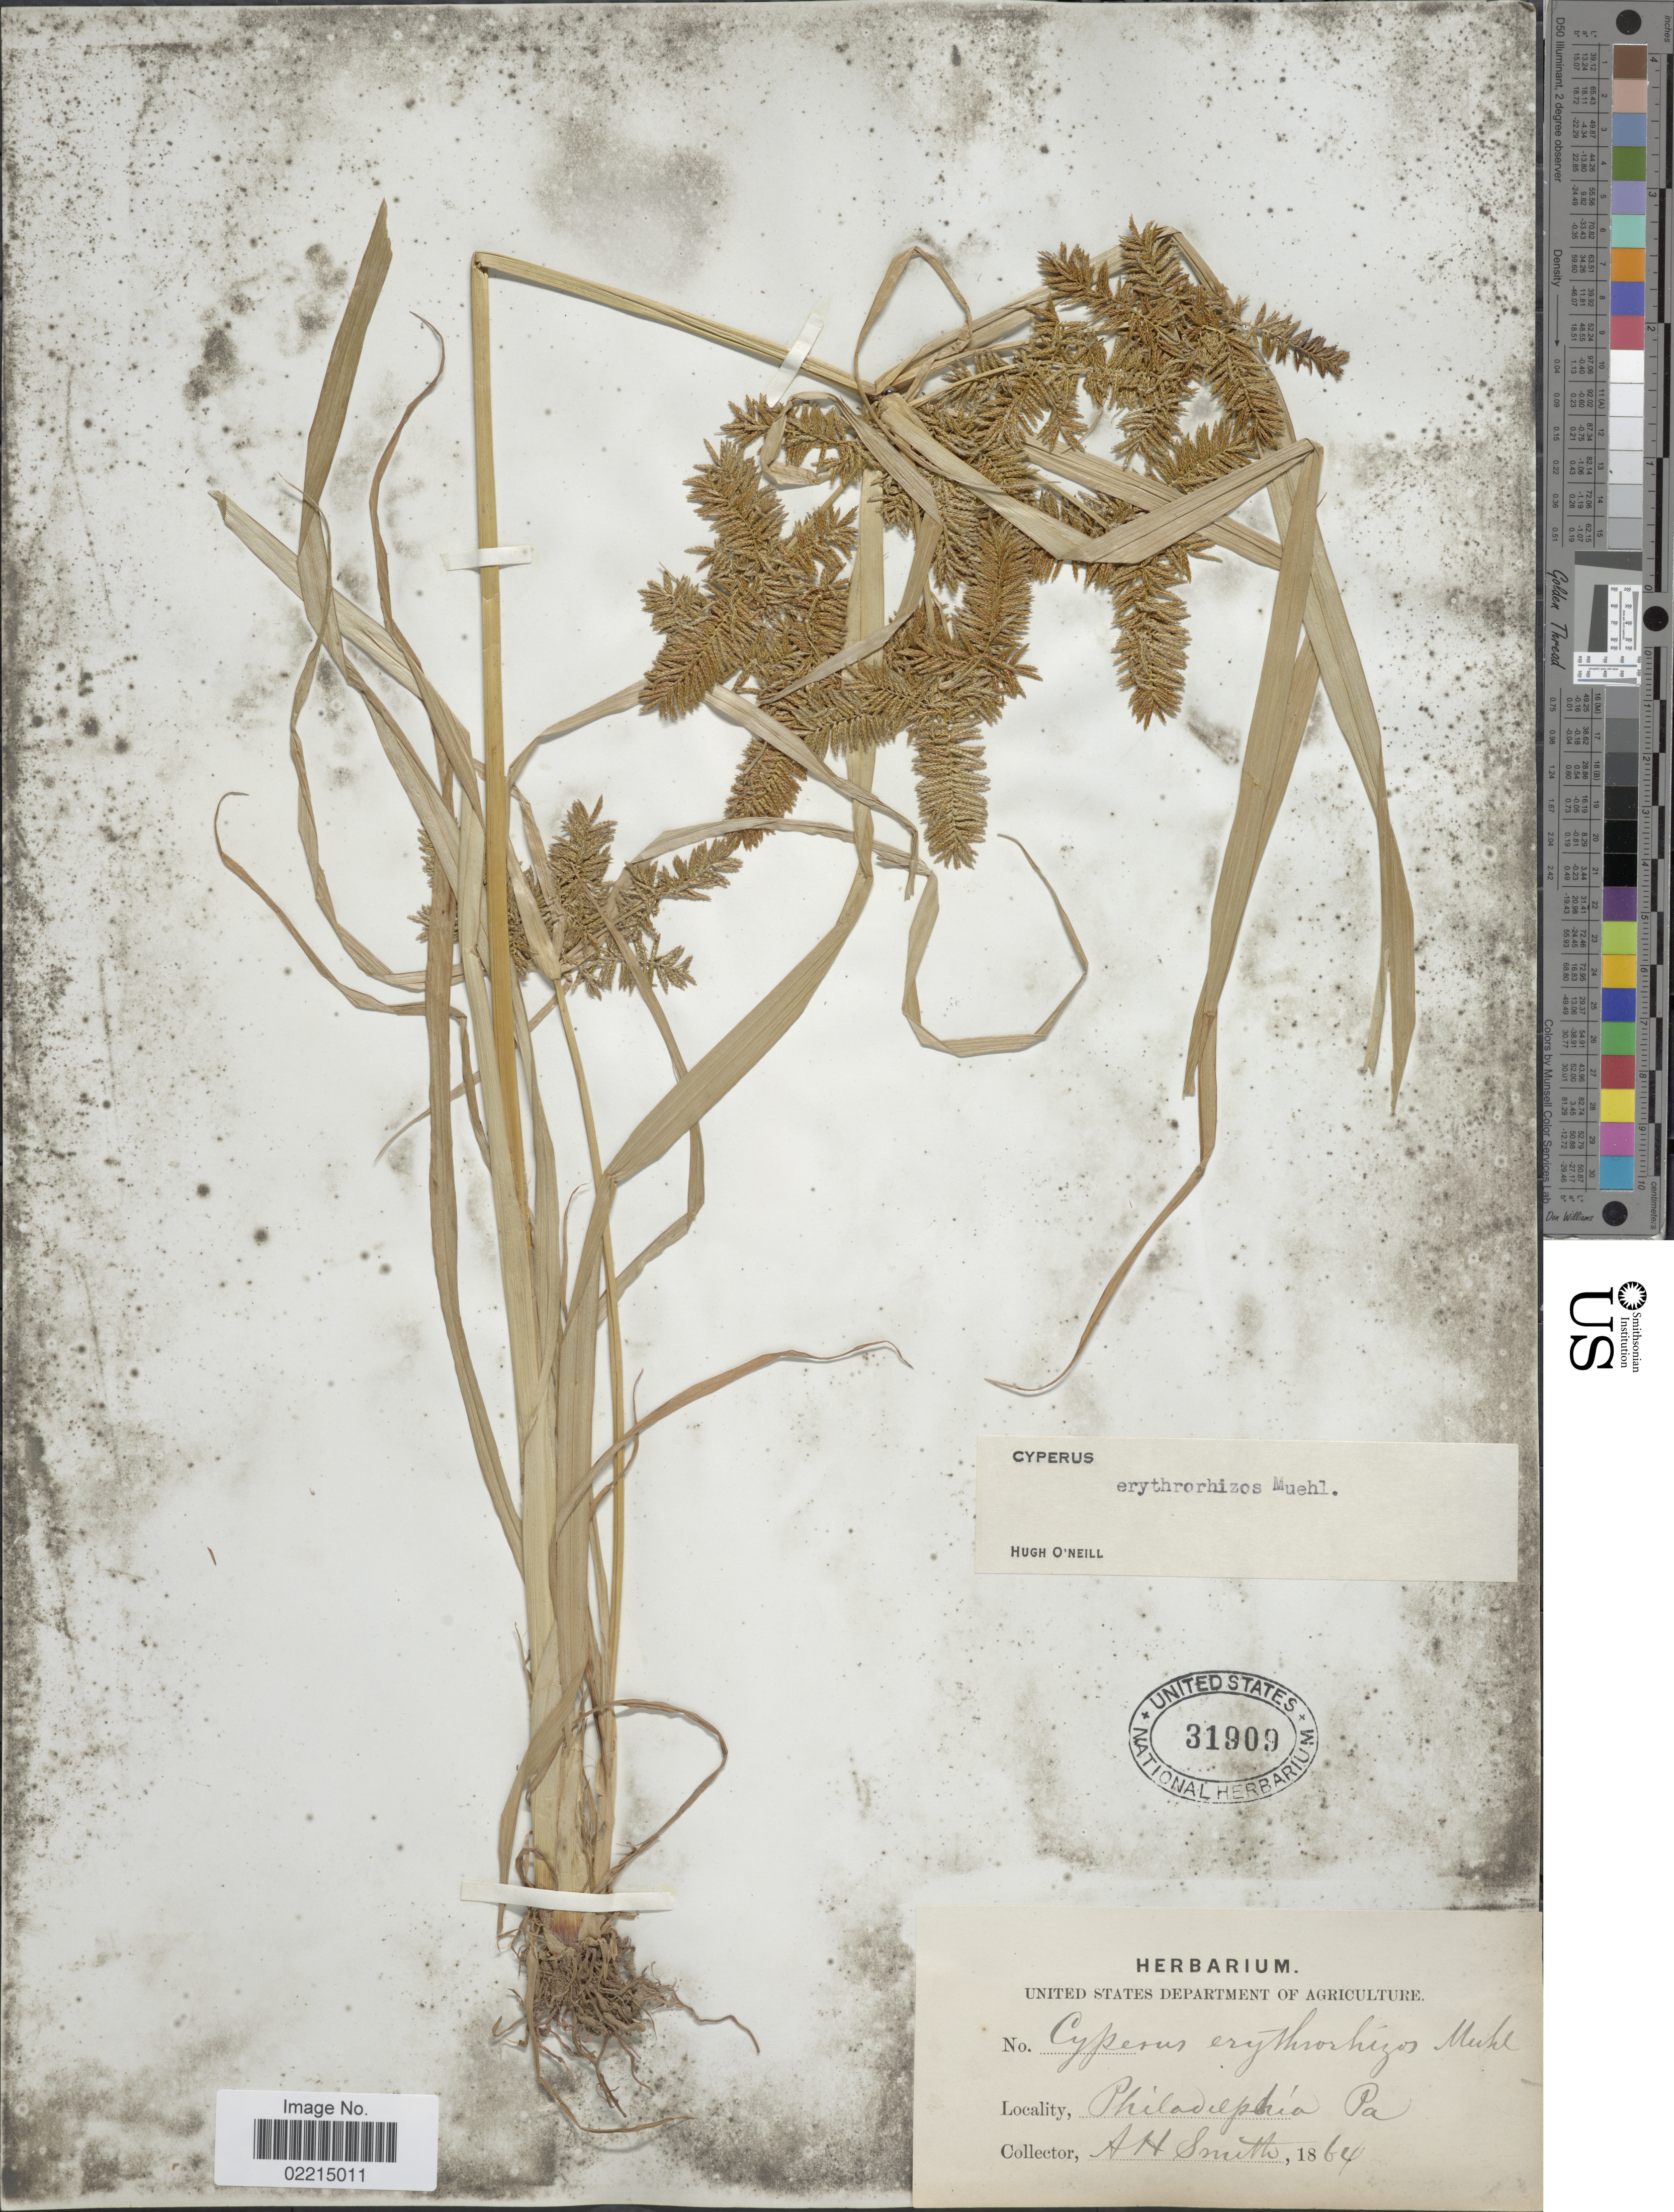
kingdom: Plantae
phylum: Tracheophyta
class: Liliopsida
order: Poales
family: Cyperaceae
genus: Cyperus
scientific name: Cyperus erythrorhizos Muhl.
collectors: A. H. Smith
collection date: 1864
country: United States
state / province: Pennsylvania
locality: Philadelphia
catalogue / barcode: US 31909